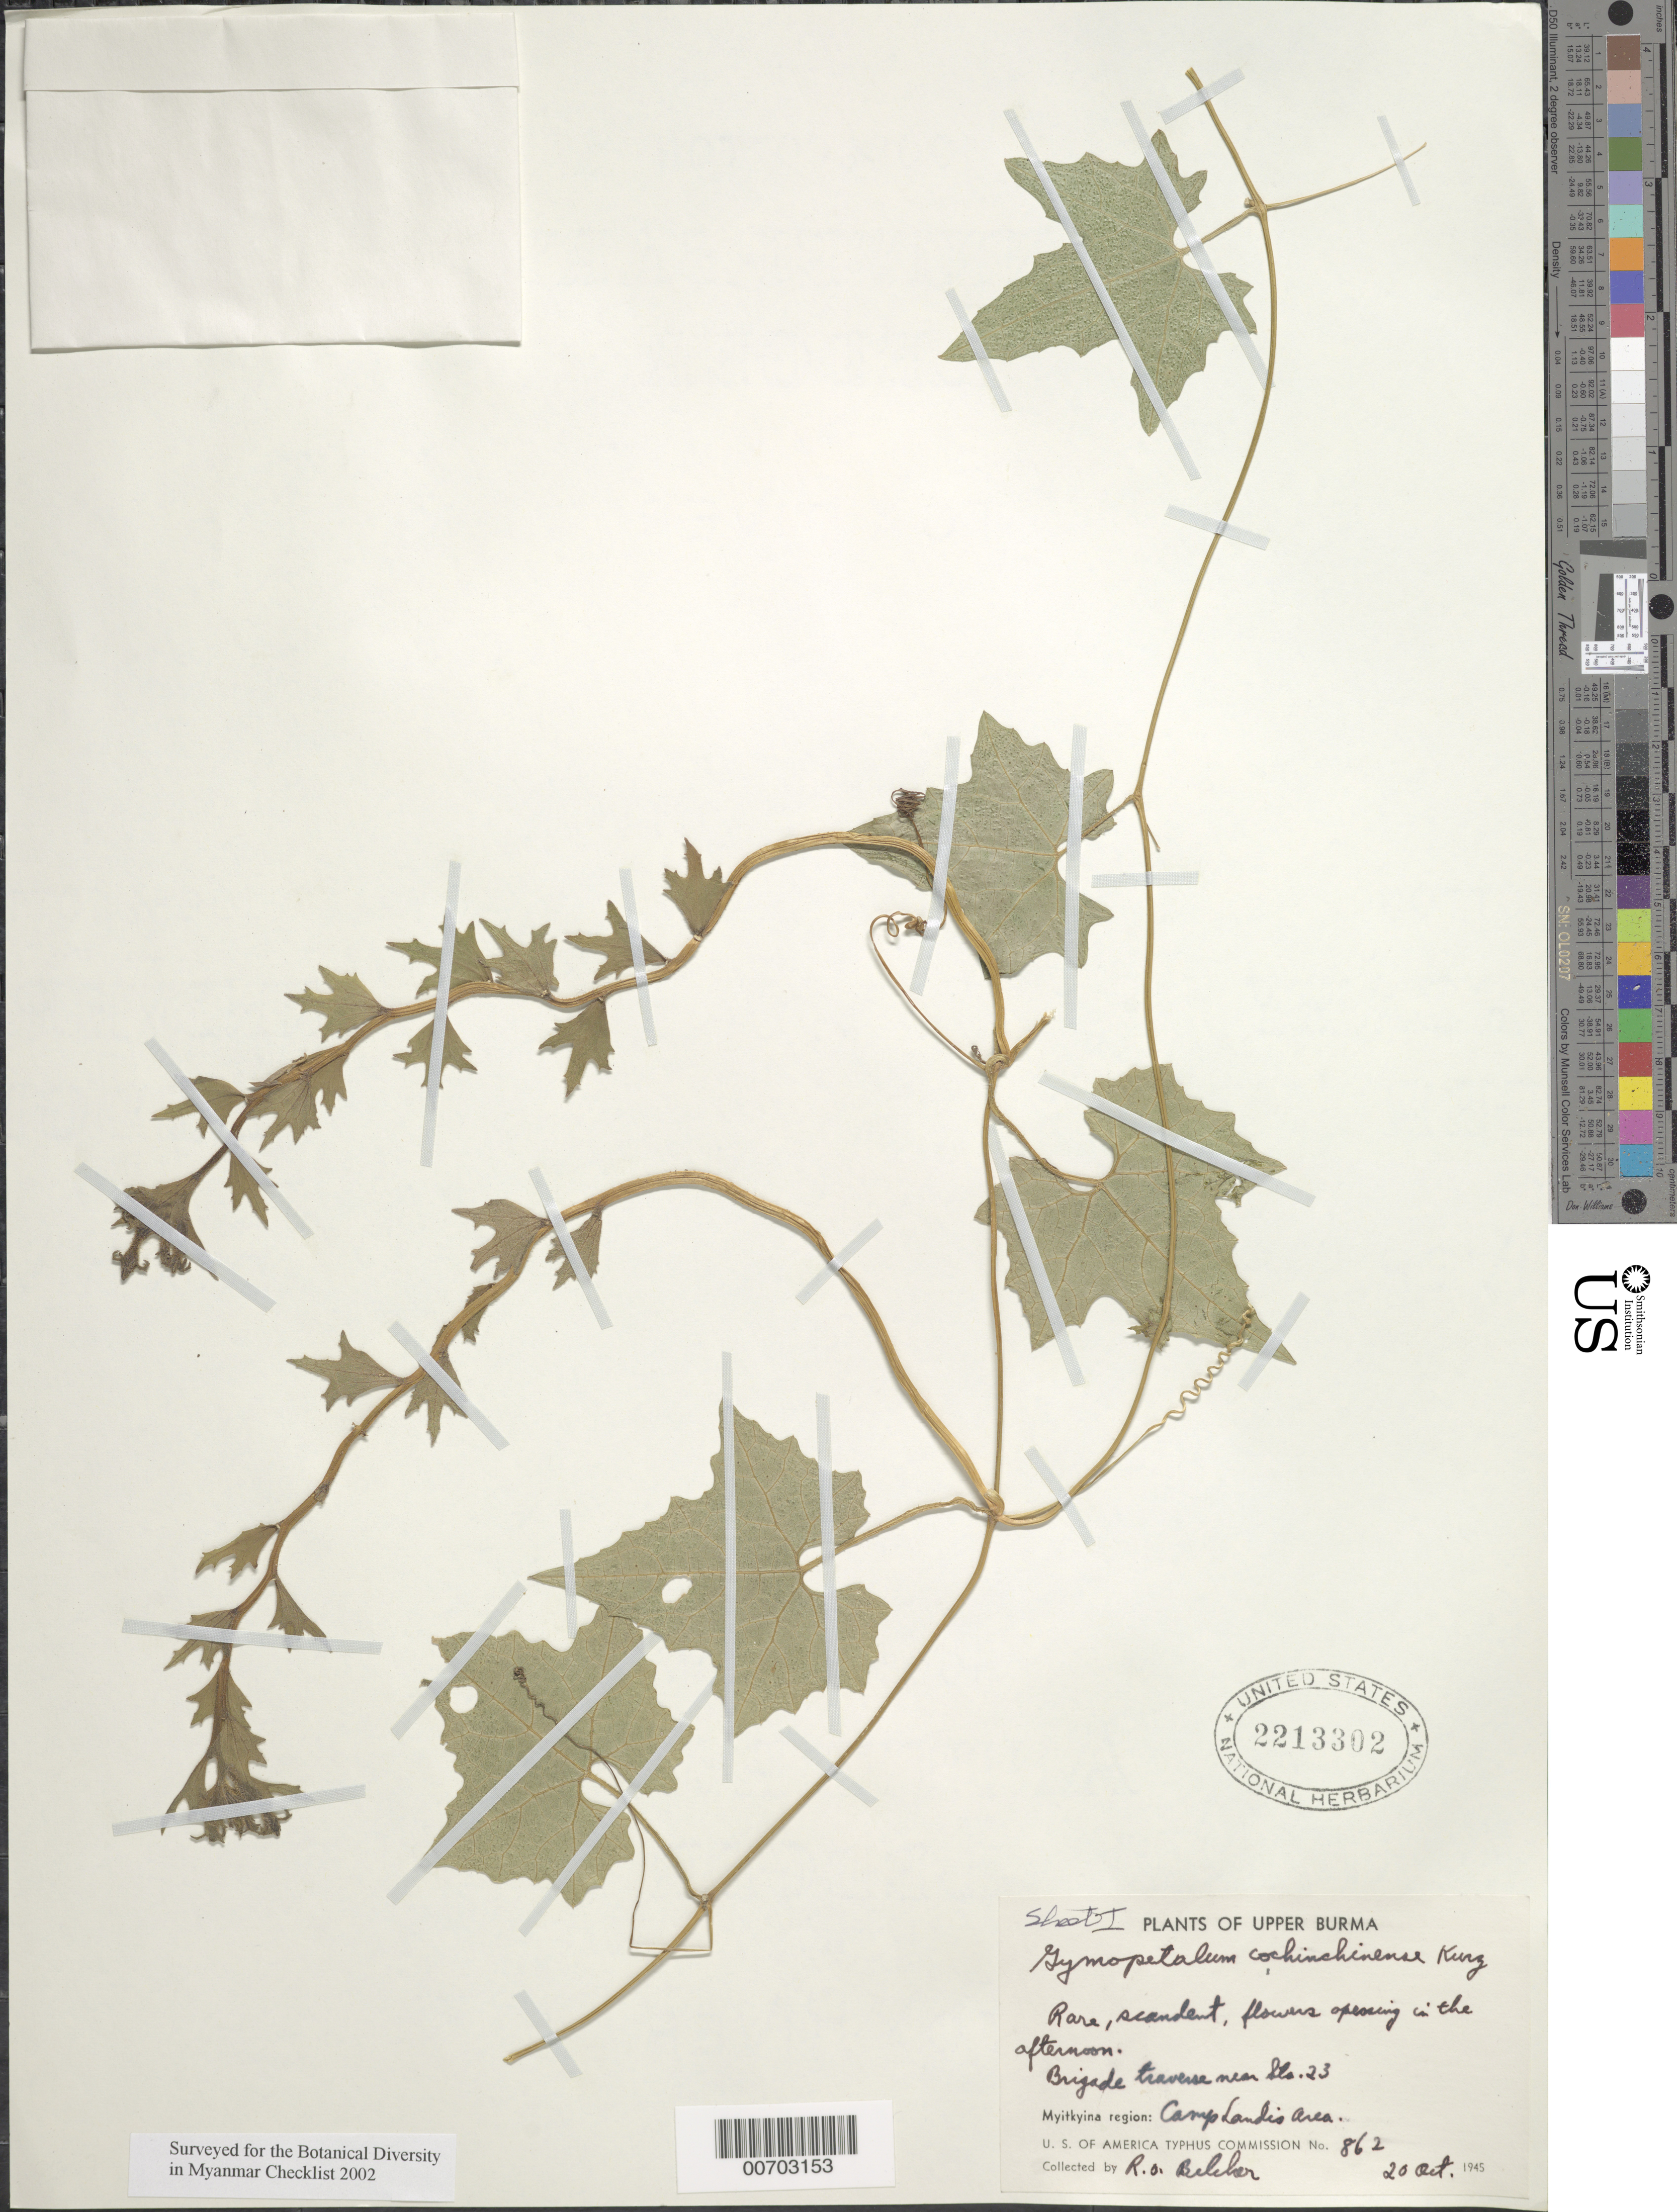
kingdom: Plantae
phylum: Tracheophyta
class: Magnoliopsida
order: Cucurbitales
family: Cucurbitaceae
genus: Trichosanthes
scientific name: Trichosanthes costata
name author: Blume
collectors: R. Belcher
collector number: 862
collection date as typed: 20 Oct 1945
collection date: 1945-10-20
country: Myanmar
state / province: Kachin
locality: Myitkyina, Camp Landis area, Sta. 23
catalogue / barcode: US 2213302